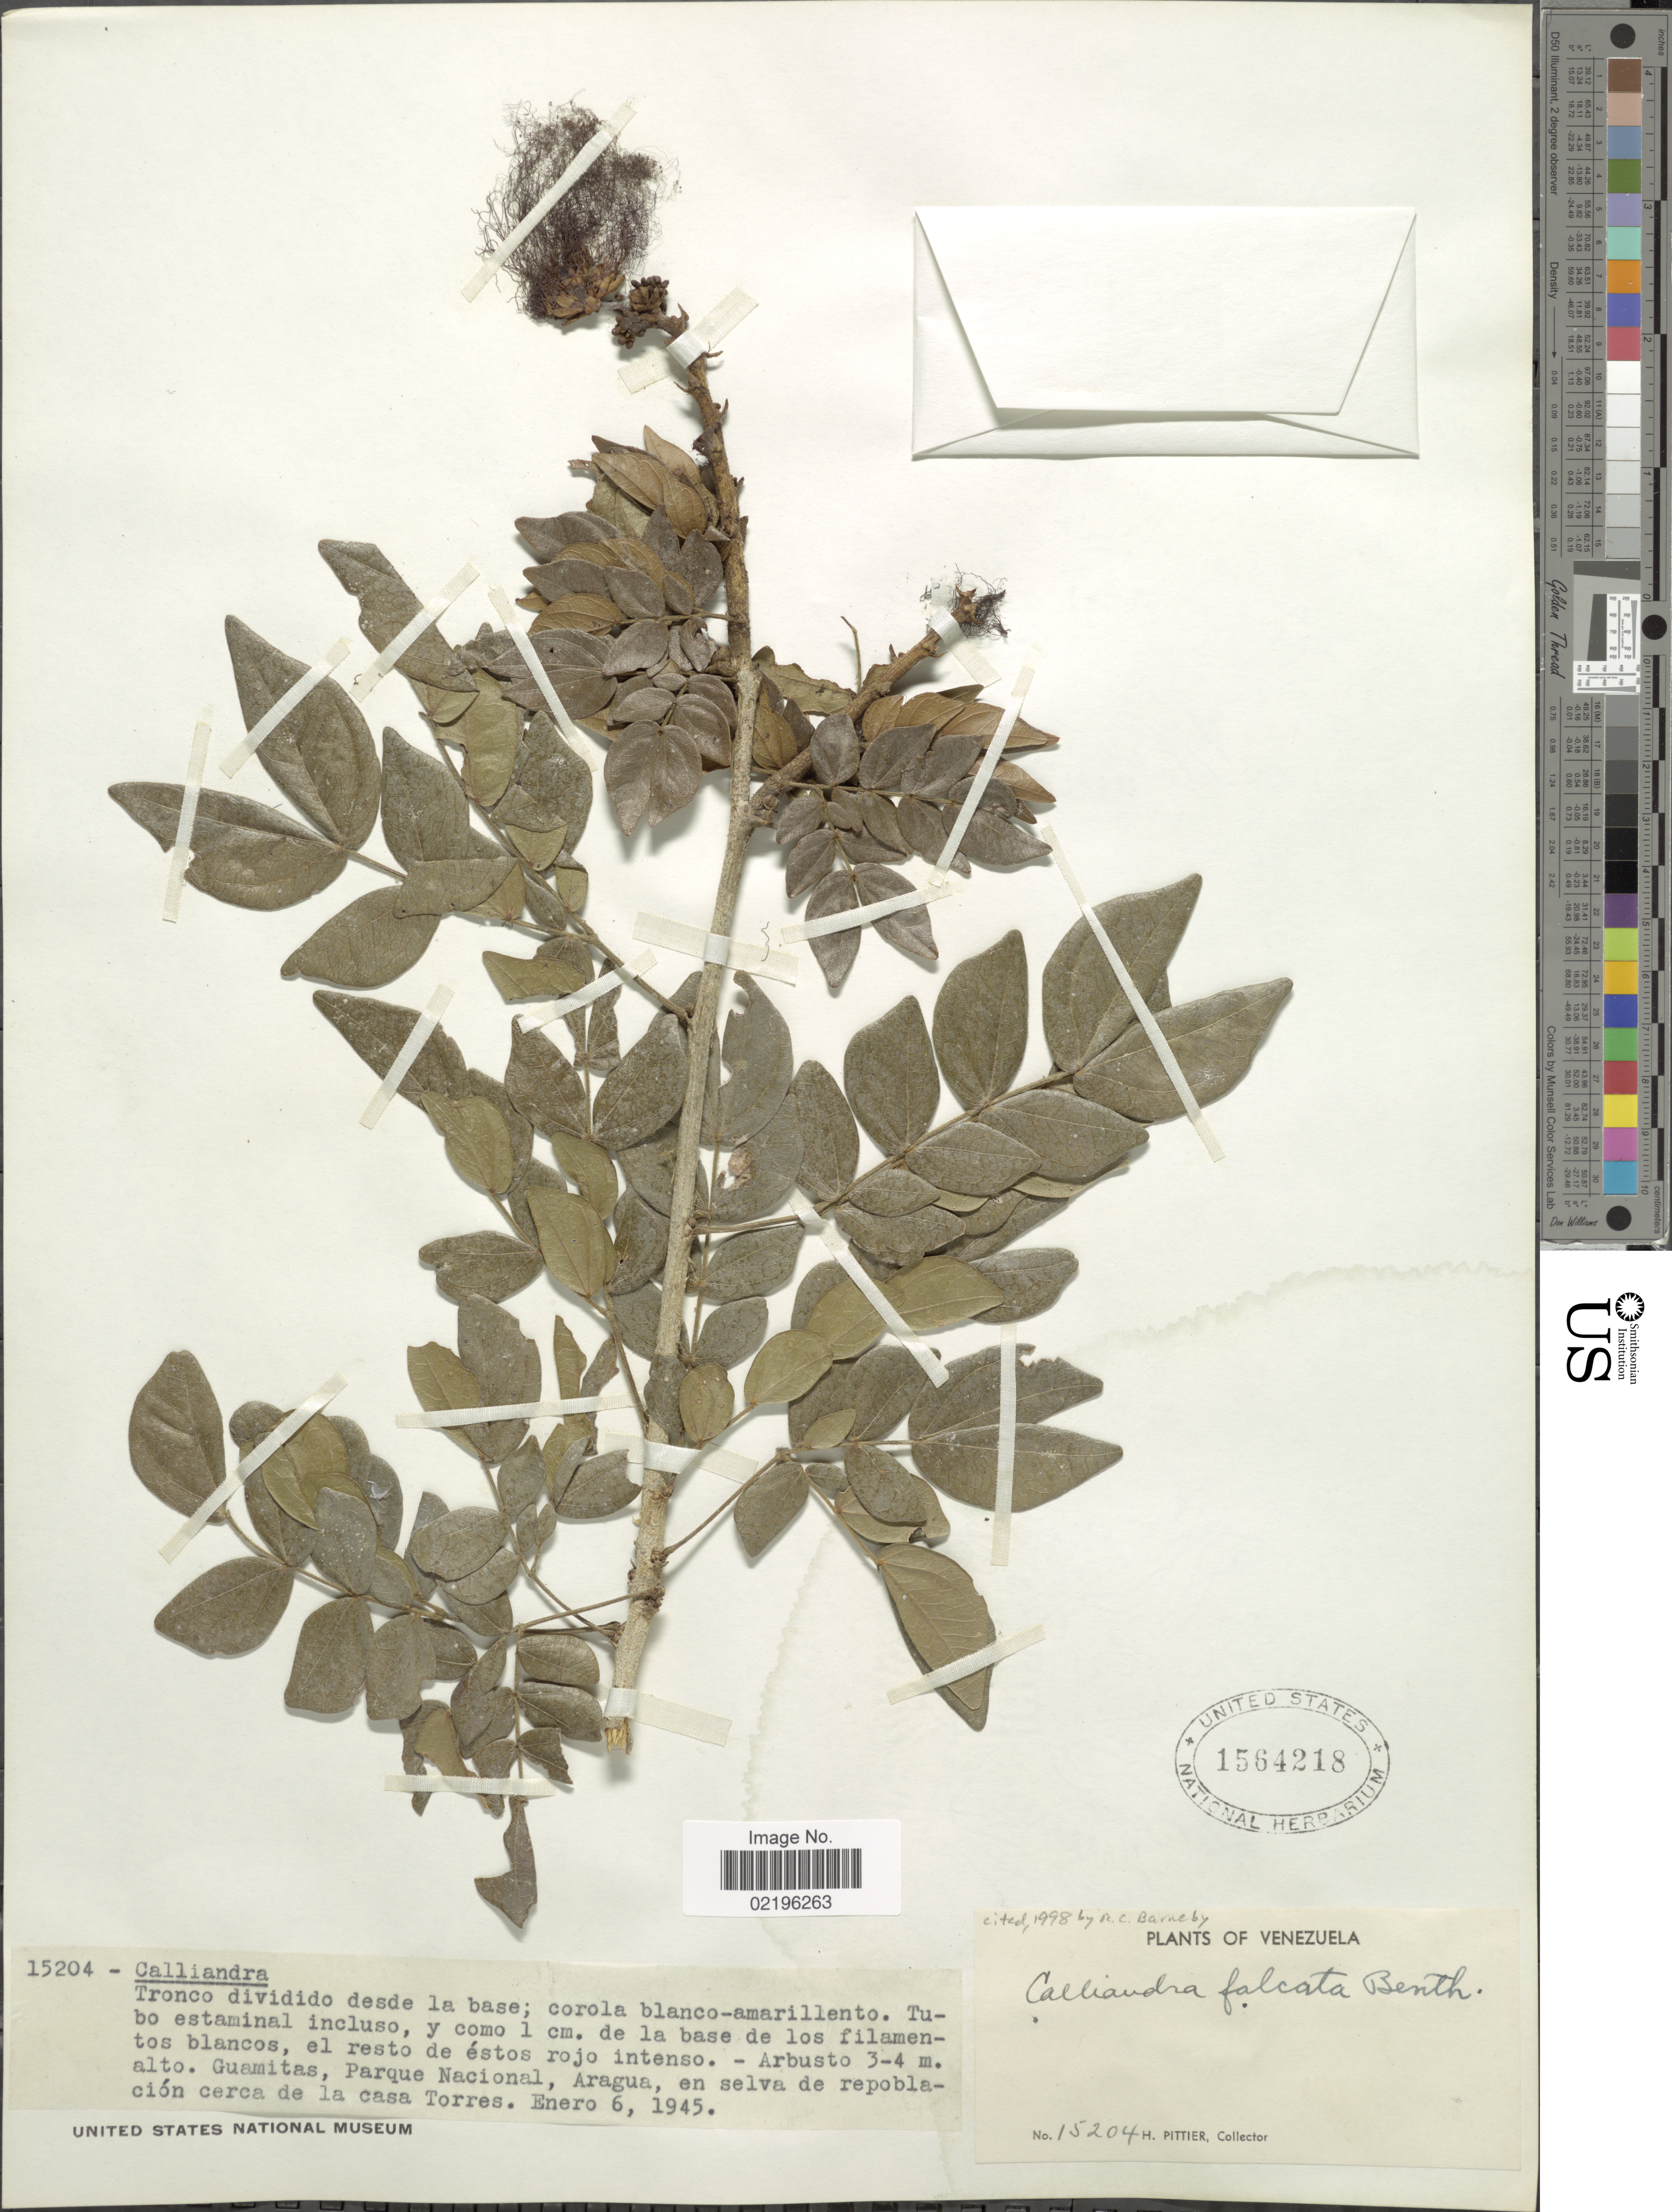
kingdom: Plantae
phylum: Tracheophyta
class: Magnoliopsida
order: Fabales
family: Fabaceae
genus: Calliandra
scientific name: Calliandra falcata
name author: Benth.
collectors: H. F. Pittier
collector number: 15204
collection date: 1945-01-06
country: Venezuela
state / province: Aragua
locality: Guamitas, Parque Nacional, Aragua, en selva de repoblacion cerca de la casa Torres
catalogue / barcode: US 1564218